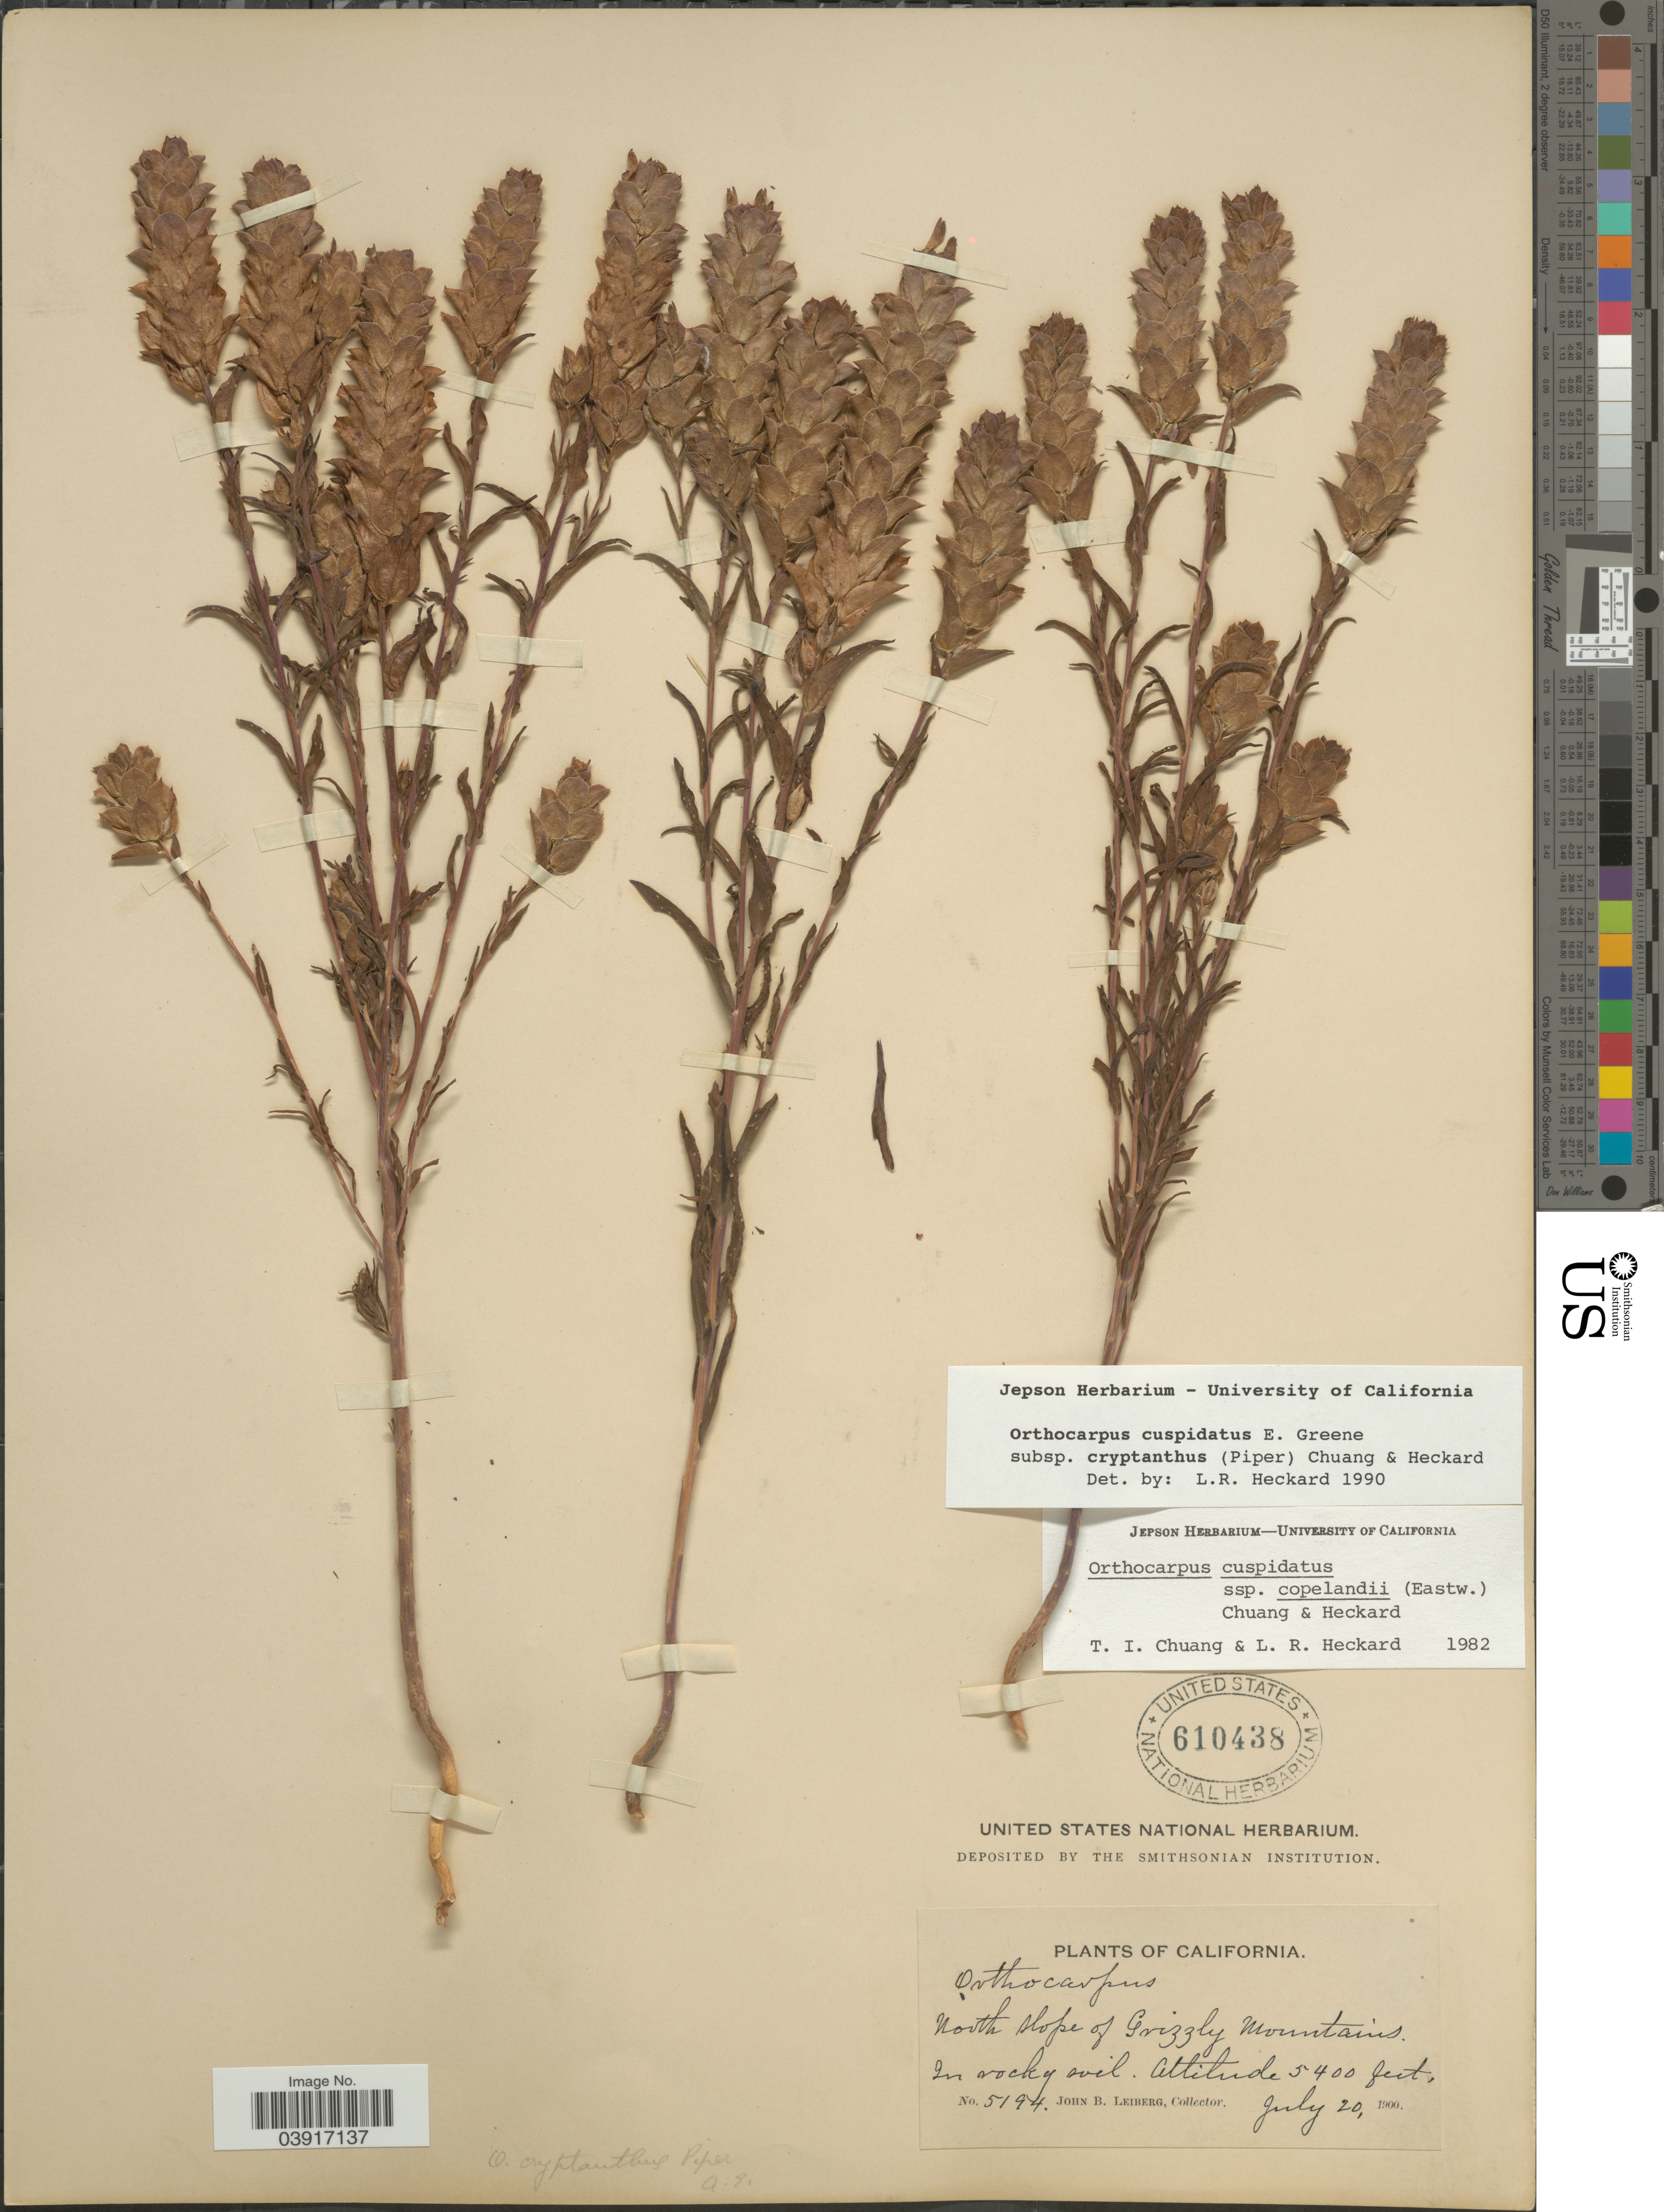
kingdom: Plantae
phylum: Tracheophyta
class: Magnoliopsida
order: Lamiales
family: Orobanchaceae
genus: Orthocarpus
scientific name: Orthocarpus cuspidatus subsp. cryptanthus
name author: (Piper) T.I. Chuang & Heckard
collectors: J. B. Leiberg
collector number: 5194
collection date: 1900-07-20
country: United States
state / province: California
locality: North slope of Grizzly Mountains.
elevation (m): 1646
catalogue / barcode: US 610438